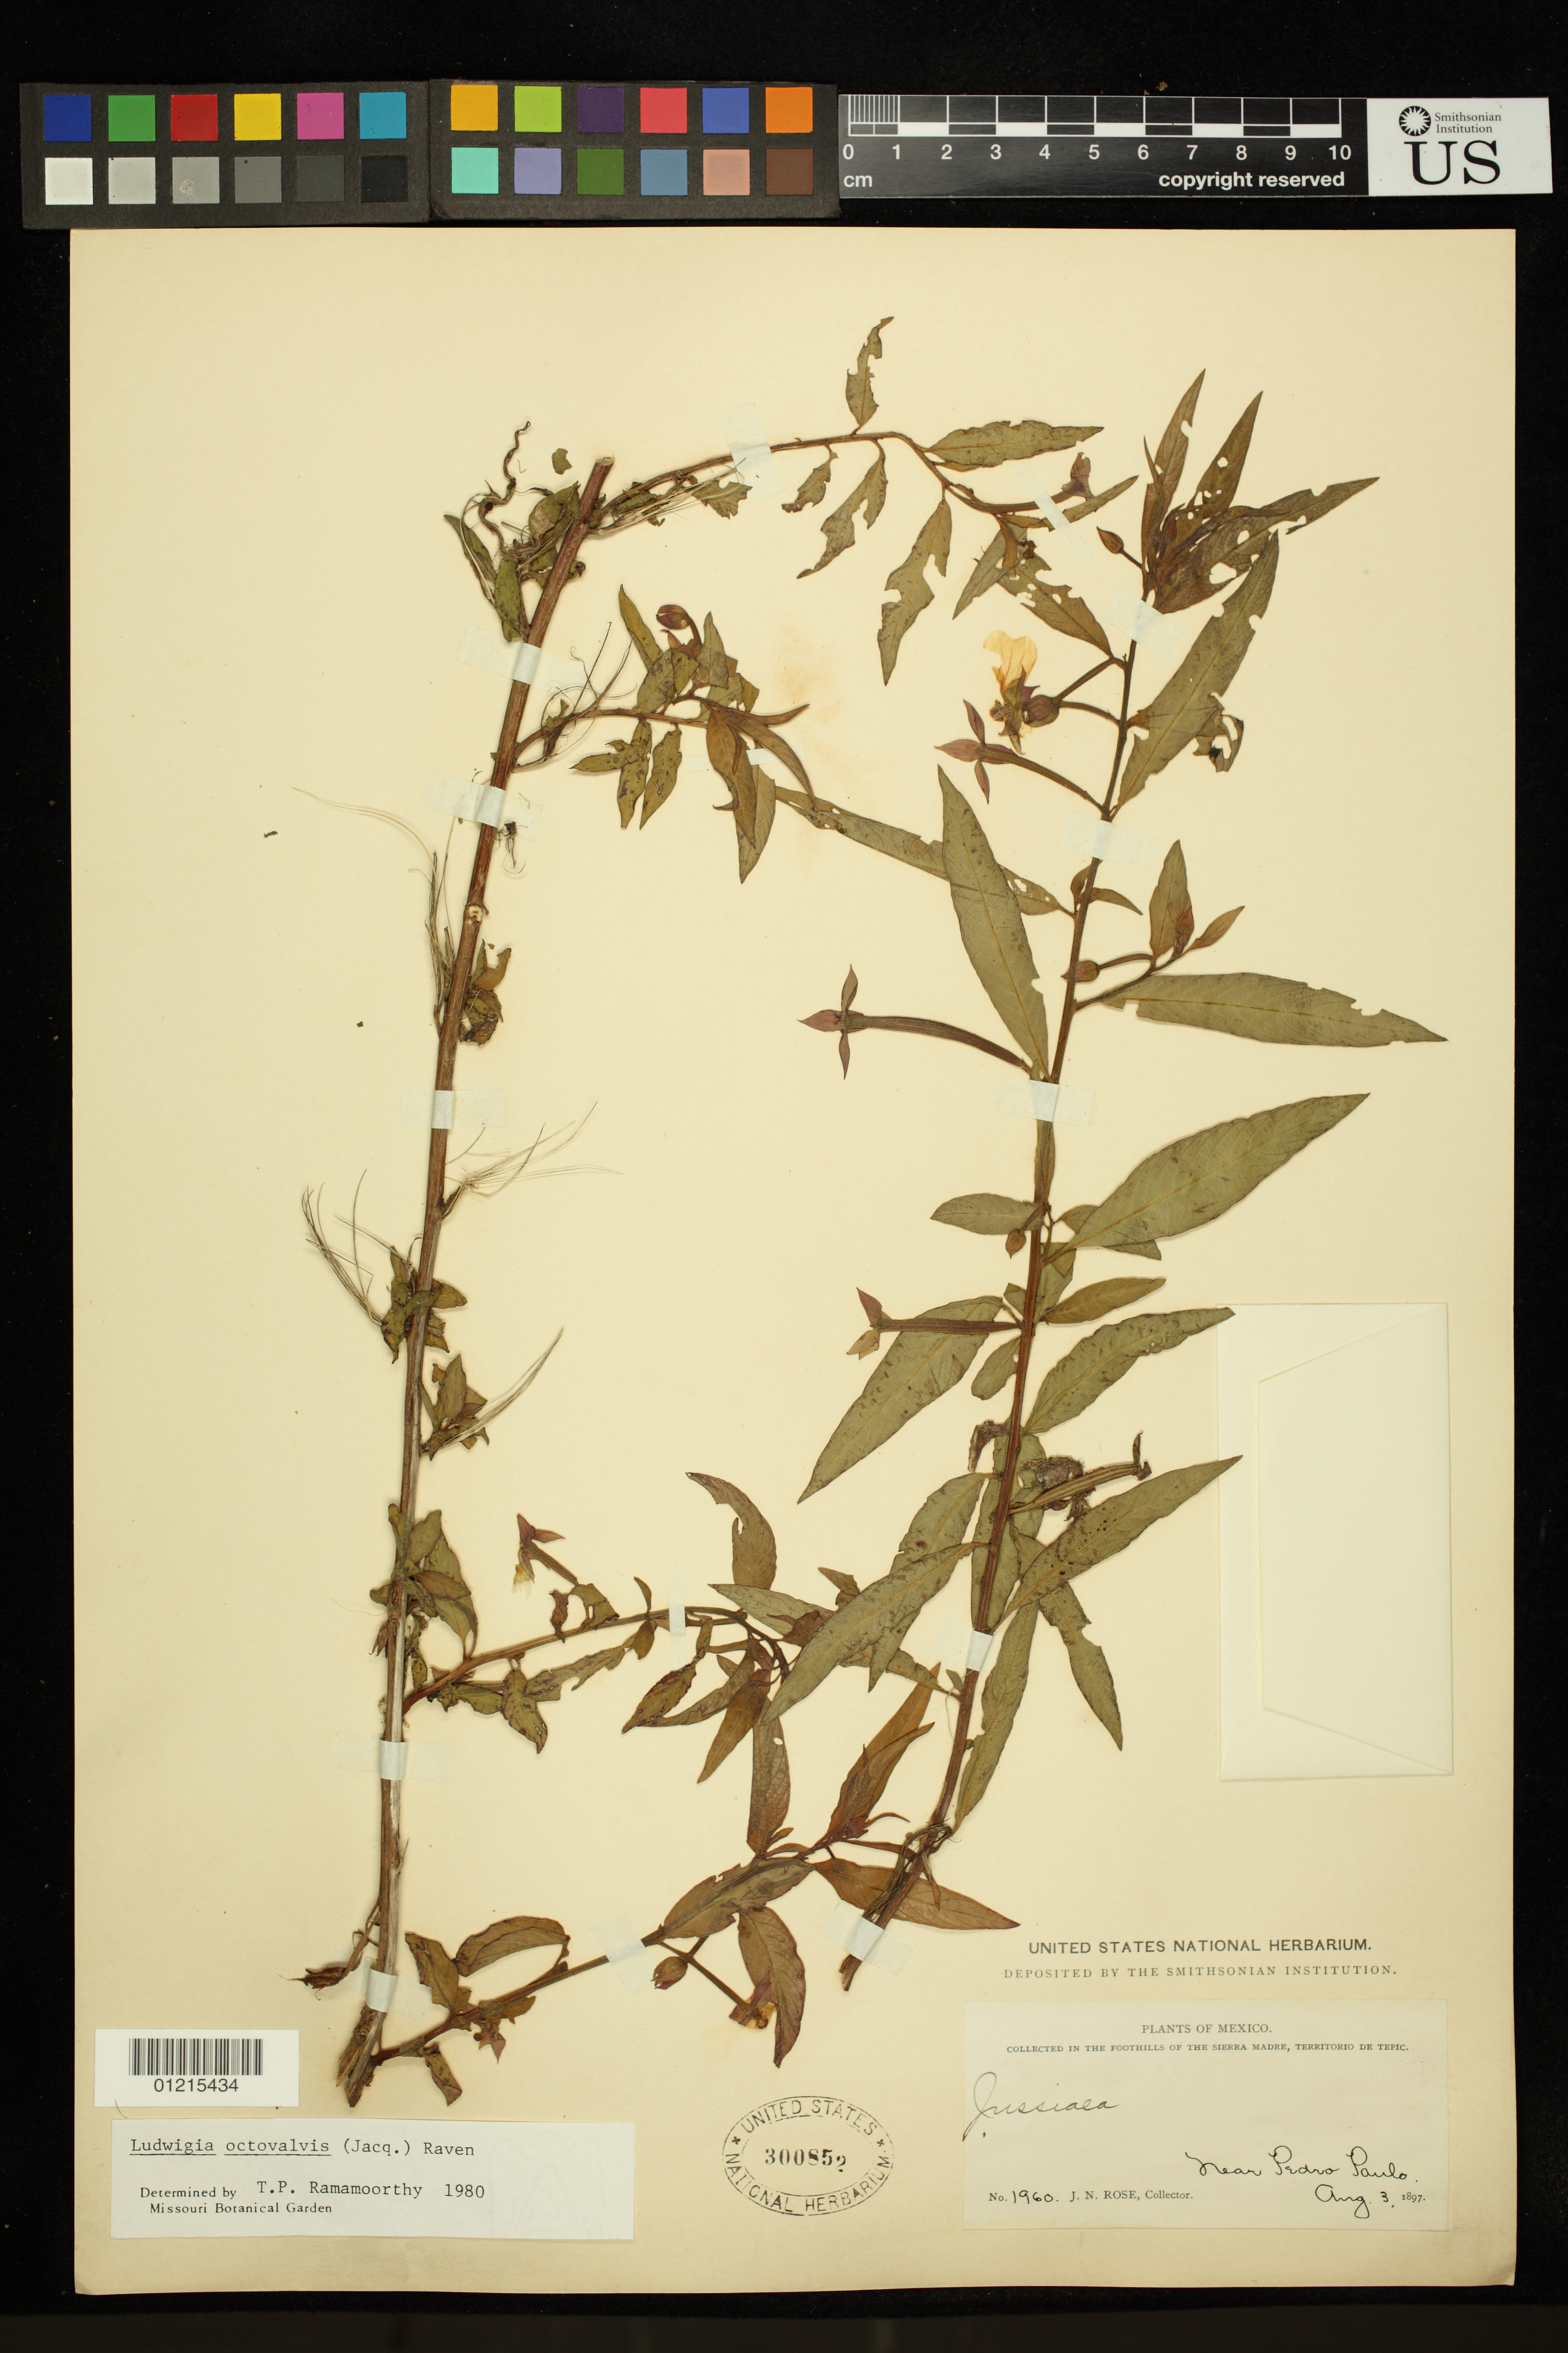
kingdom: Plantae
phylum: Tracheophyta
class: Magnoliopsida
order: Myrtales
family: Onagraceae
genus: Ludwigia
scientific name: Ludwigia octovalvis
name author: (Jacq.) P.H. Raven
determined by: Ramamoorthy, T. P.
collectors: J. N. Rose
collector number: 1960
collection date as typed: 03 Aug 1897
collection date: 1897-08-03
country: Mexico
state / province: Nayarit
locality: In the foothills of the Sierra Madre, territory of Tepic, near Pedro Paulo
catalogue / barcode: US 300852